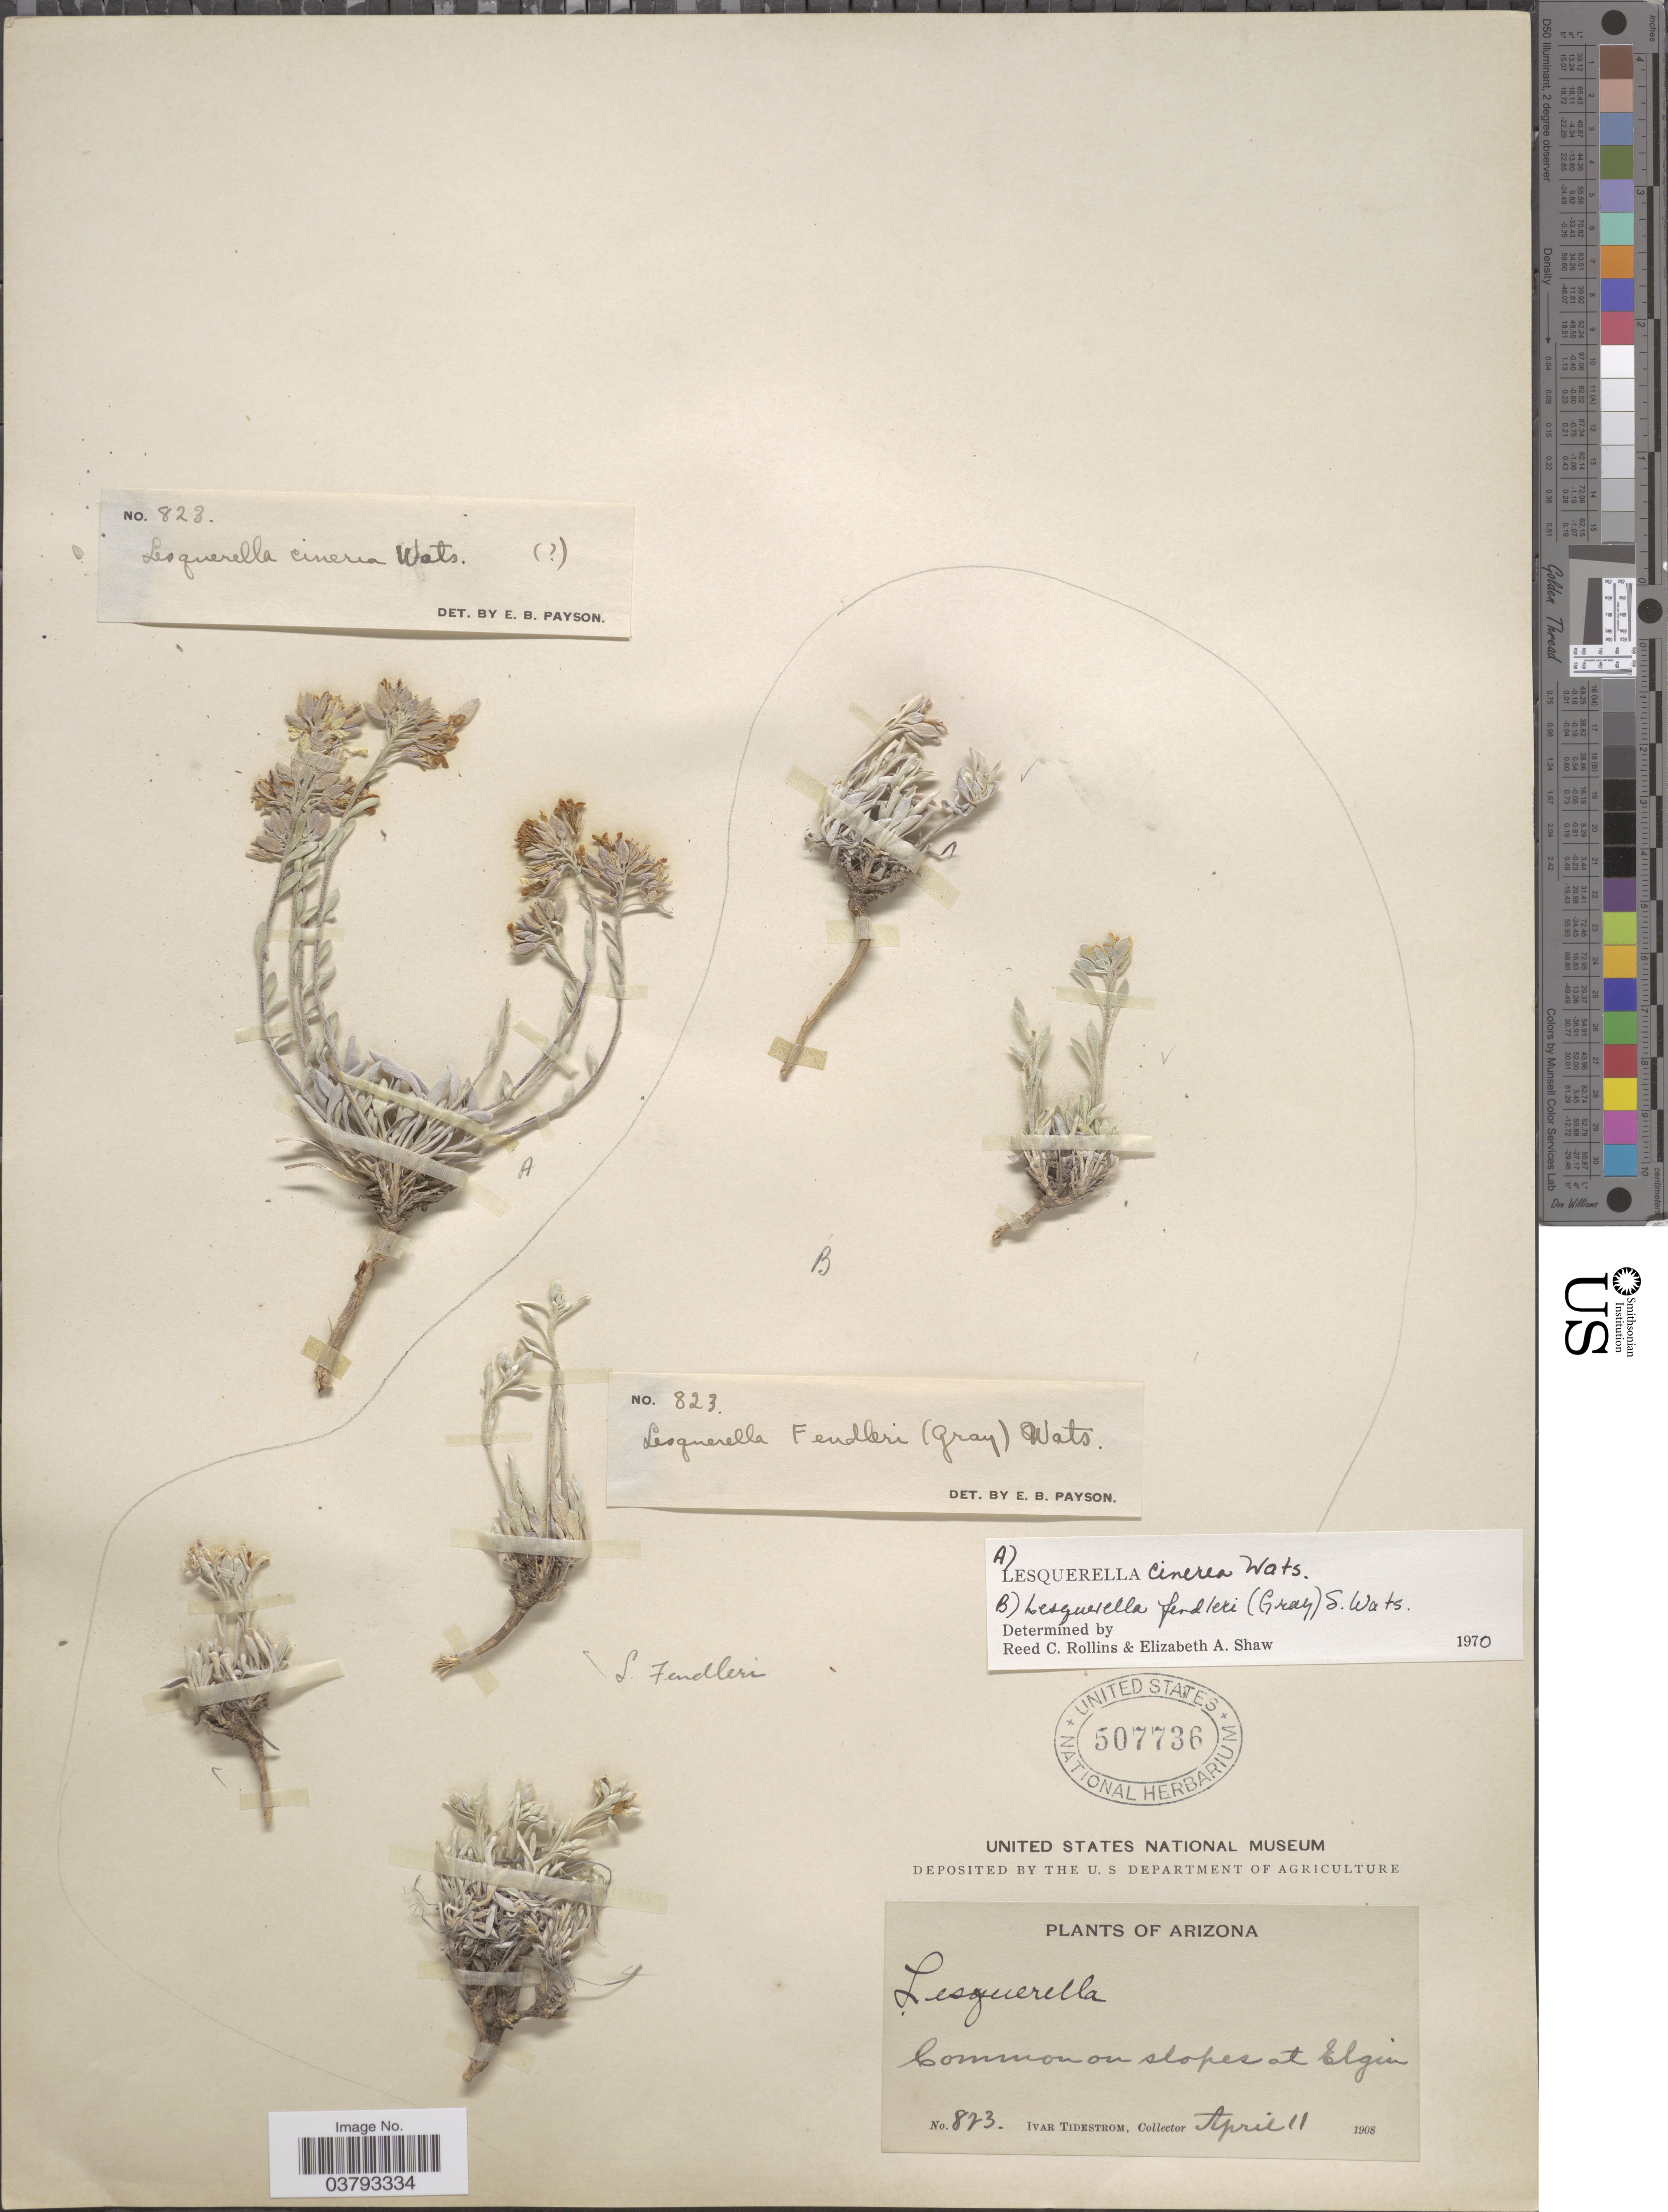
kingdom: Plantae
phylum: Tracheophyta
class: Magnoliopsida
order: Brassicales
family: Brassicaceae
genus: Lesquerella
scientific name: Lesquerella cinerea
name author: S. Watson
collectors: I. F. Tidestrom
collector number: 823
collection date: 1908-04-11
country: United States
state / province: Arizona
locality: Common on slopes at Elgin.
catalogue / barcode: US 507736